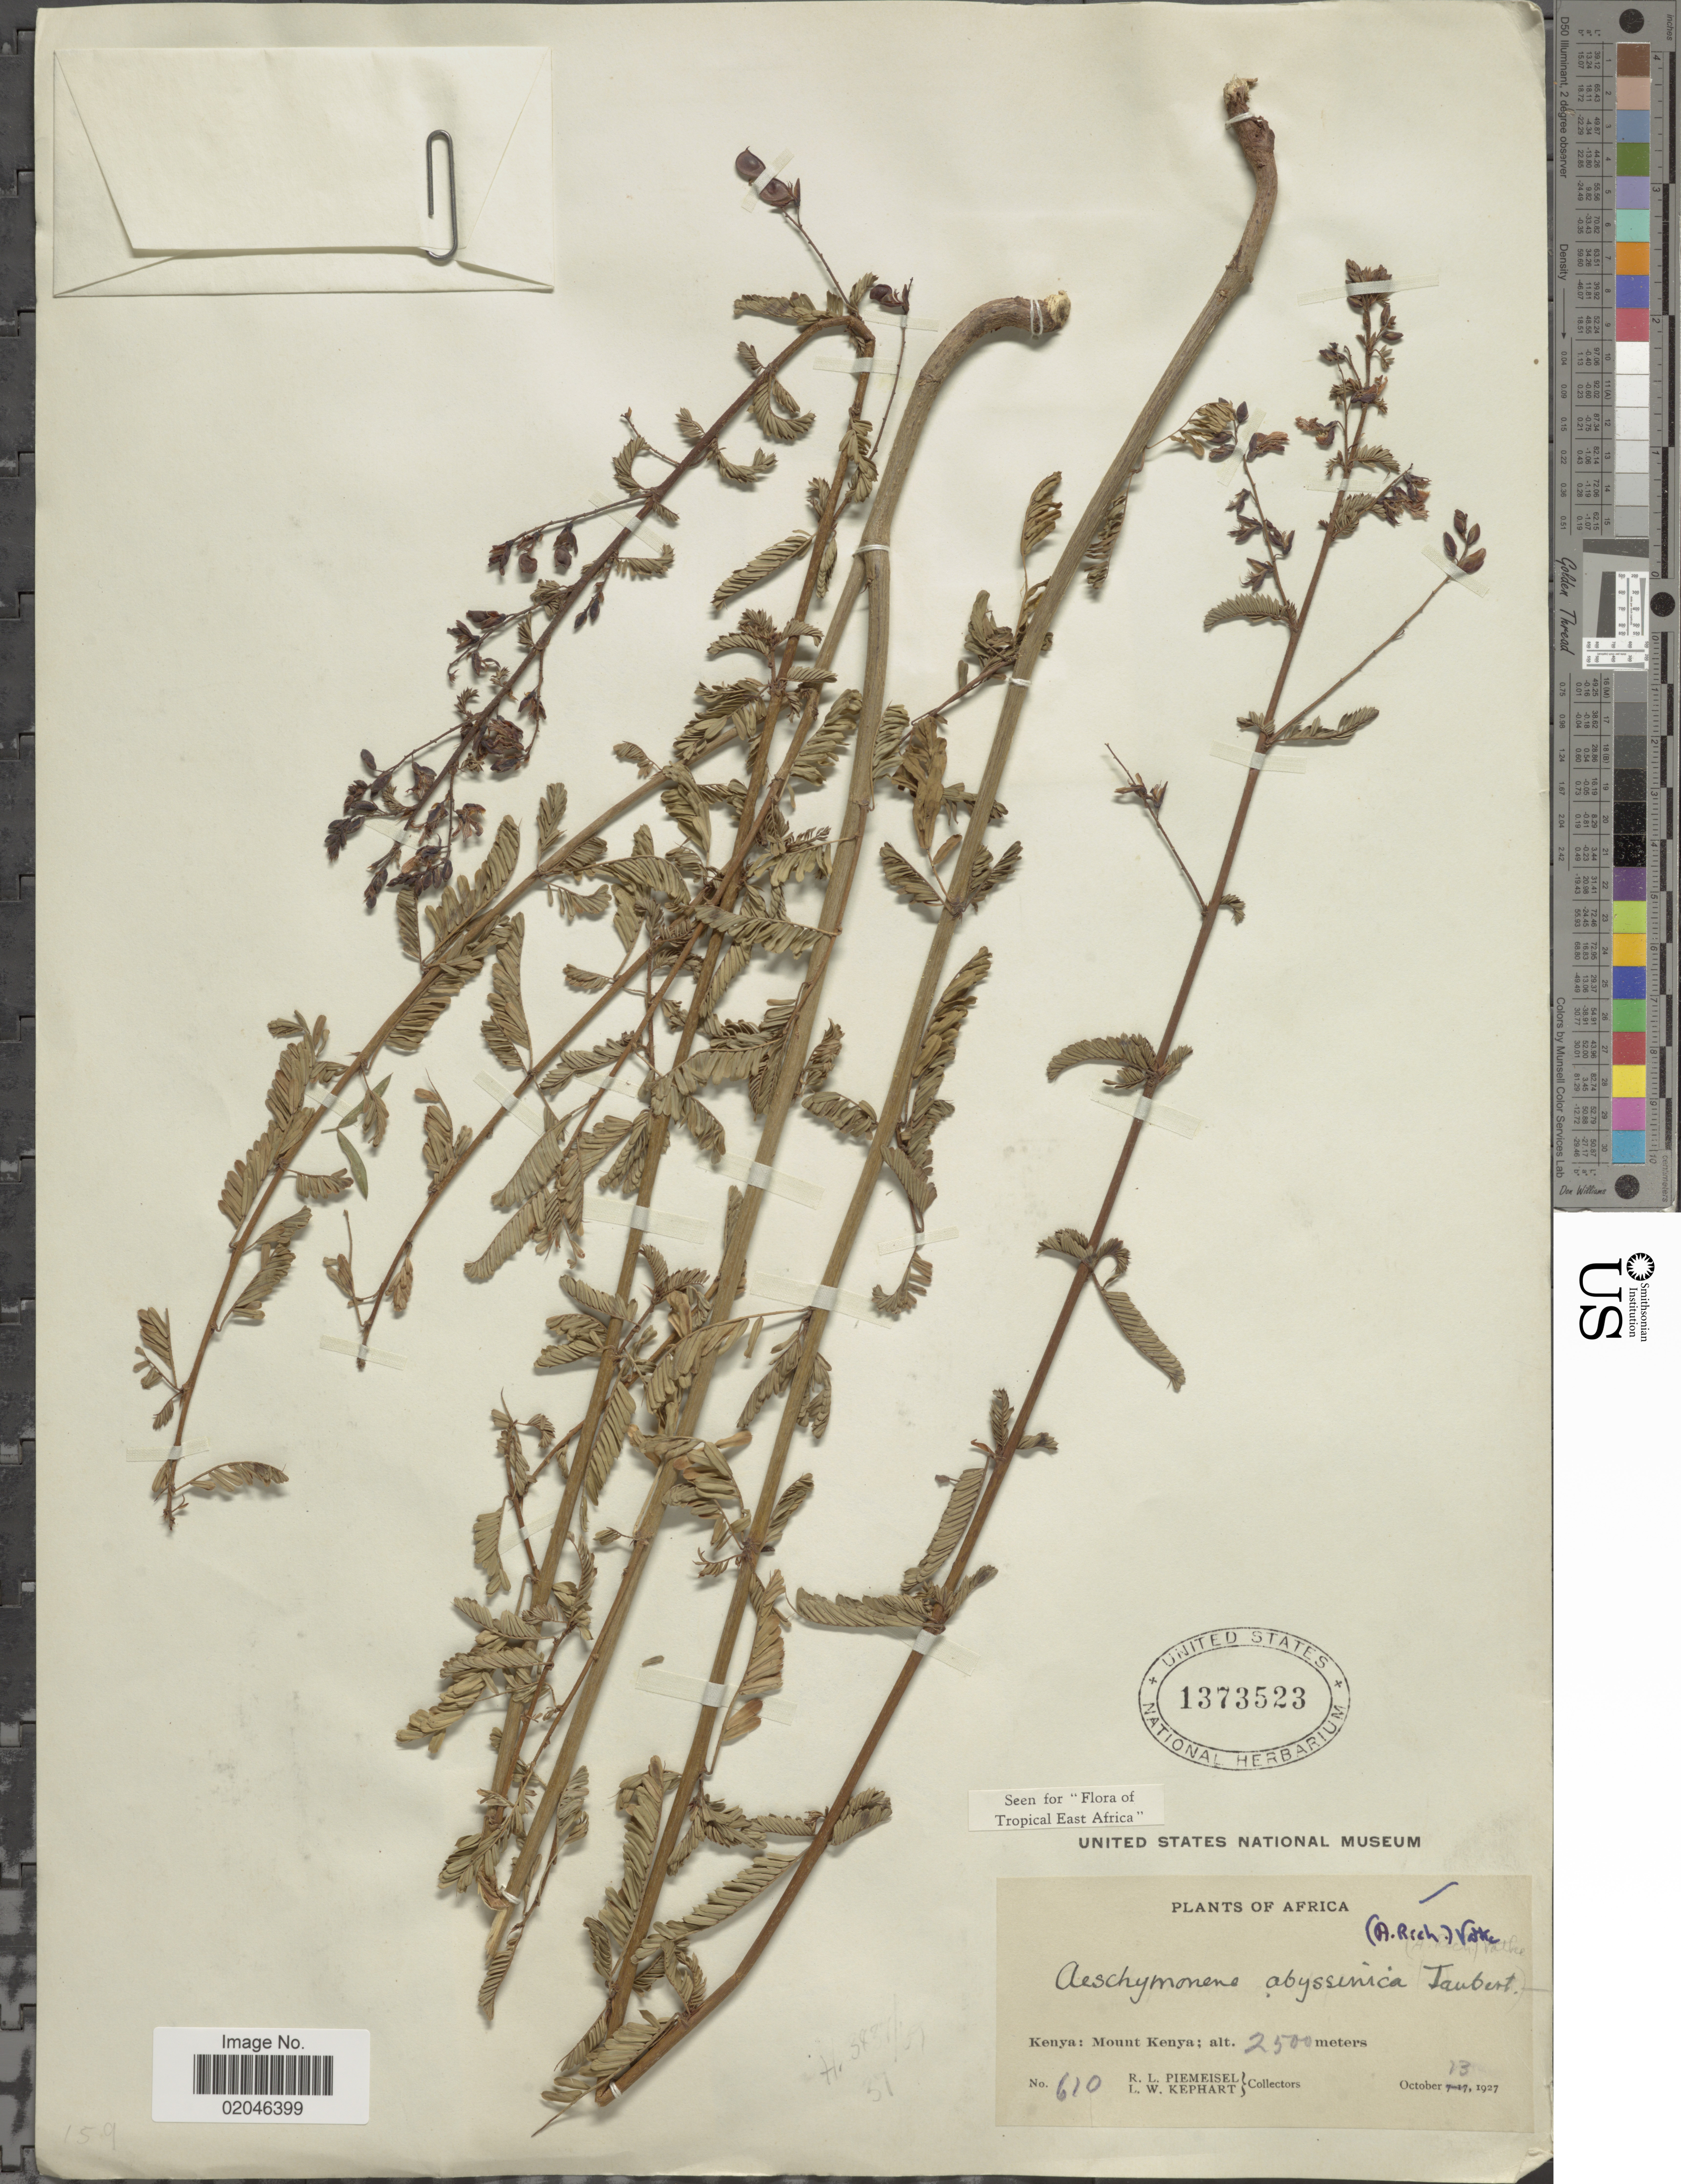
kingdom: Plantae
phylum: Tracheophyta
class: Magnoliopsida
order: Fabales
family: Fabaceae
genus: Aeschynomene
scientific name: Aeschynomene abyssinica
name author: (A. Rich.) Vatke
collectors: R. L. Piemeisel & L. W. Kephart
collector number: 610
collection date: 1927-10-13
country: Kenya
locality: Kenya: Mount Kenya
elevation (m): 2500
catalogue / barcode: US 1373523